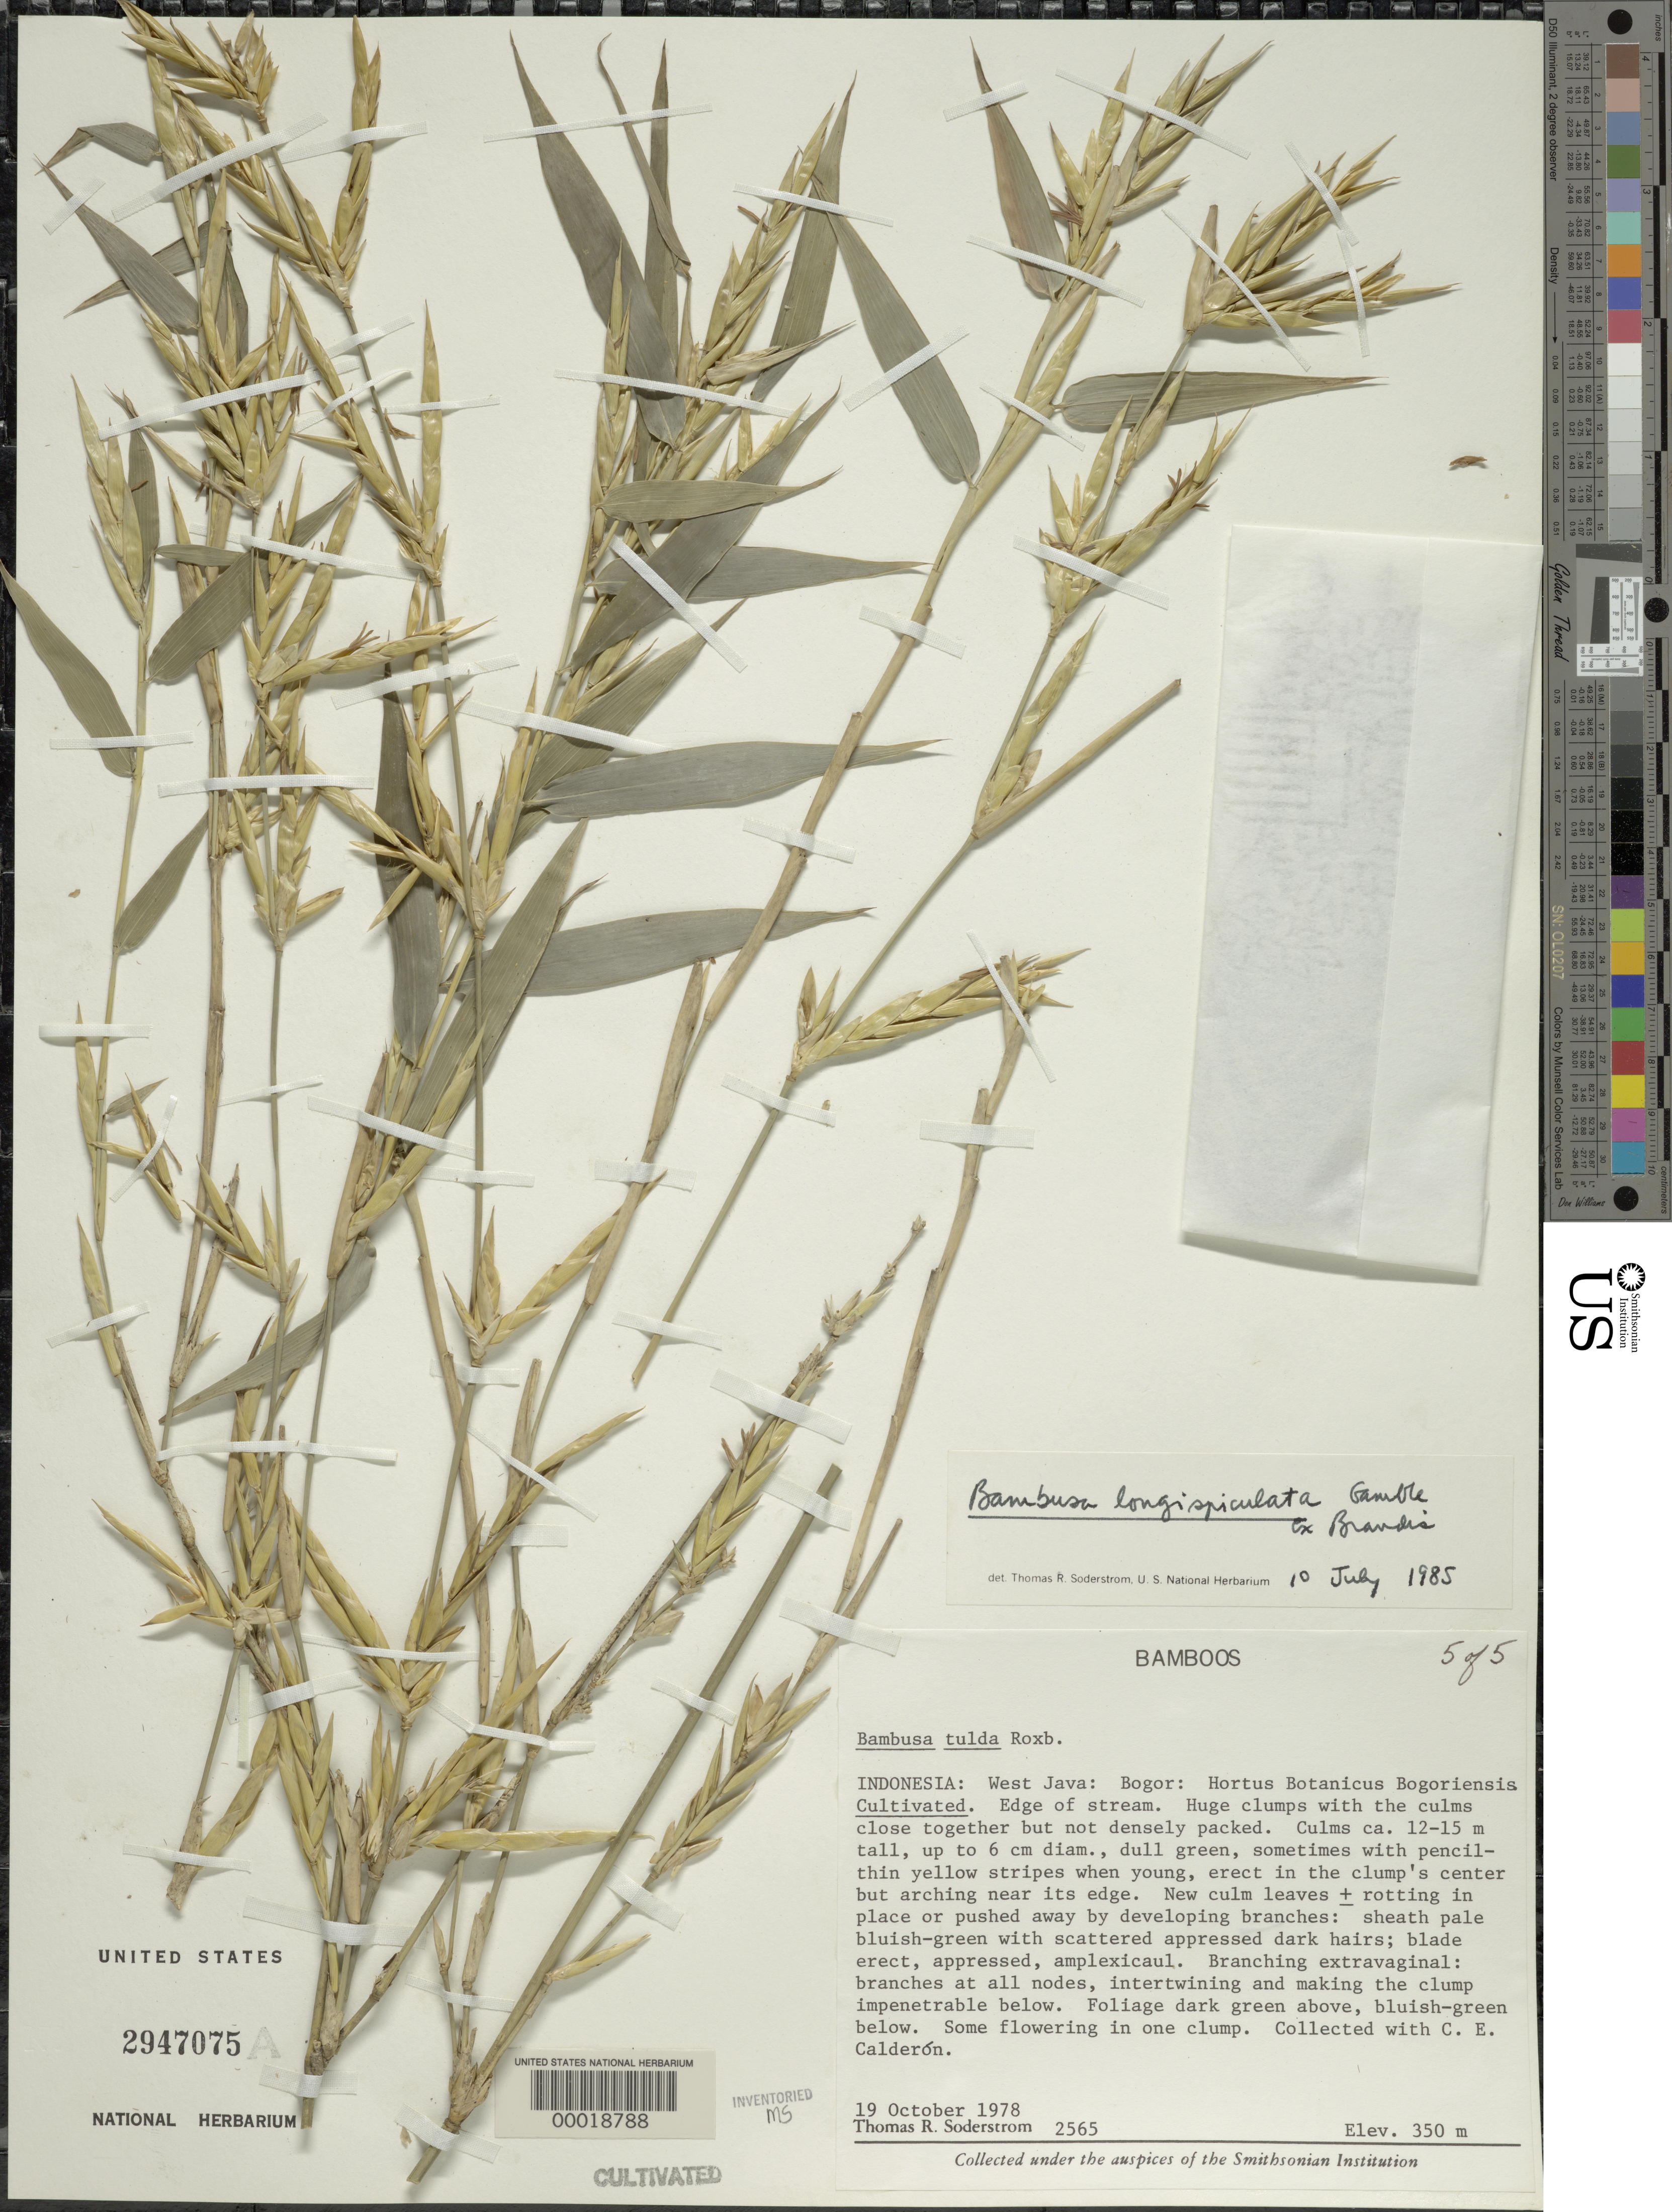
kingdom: Plantae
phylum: Tracheophyta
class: Liliopsida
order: Poales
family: Poaceae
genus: Bambusa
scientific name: Bambusa tulda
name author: Roxb.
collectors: T. R. Soderstrom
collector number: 2565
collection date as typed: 19 Oct 1978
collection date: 1978-10-19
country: Indonesia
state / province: Java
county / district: Jawa Barat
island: Java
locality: Hortus botanicus borgoriensis-bogon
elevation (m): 350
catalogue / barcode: US 2947075A